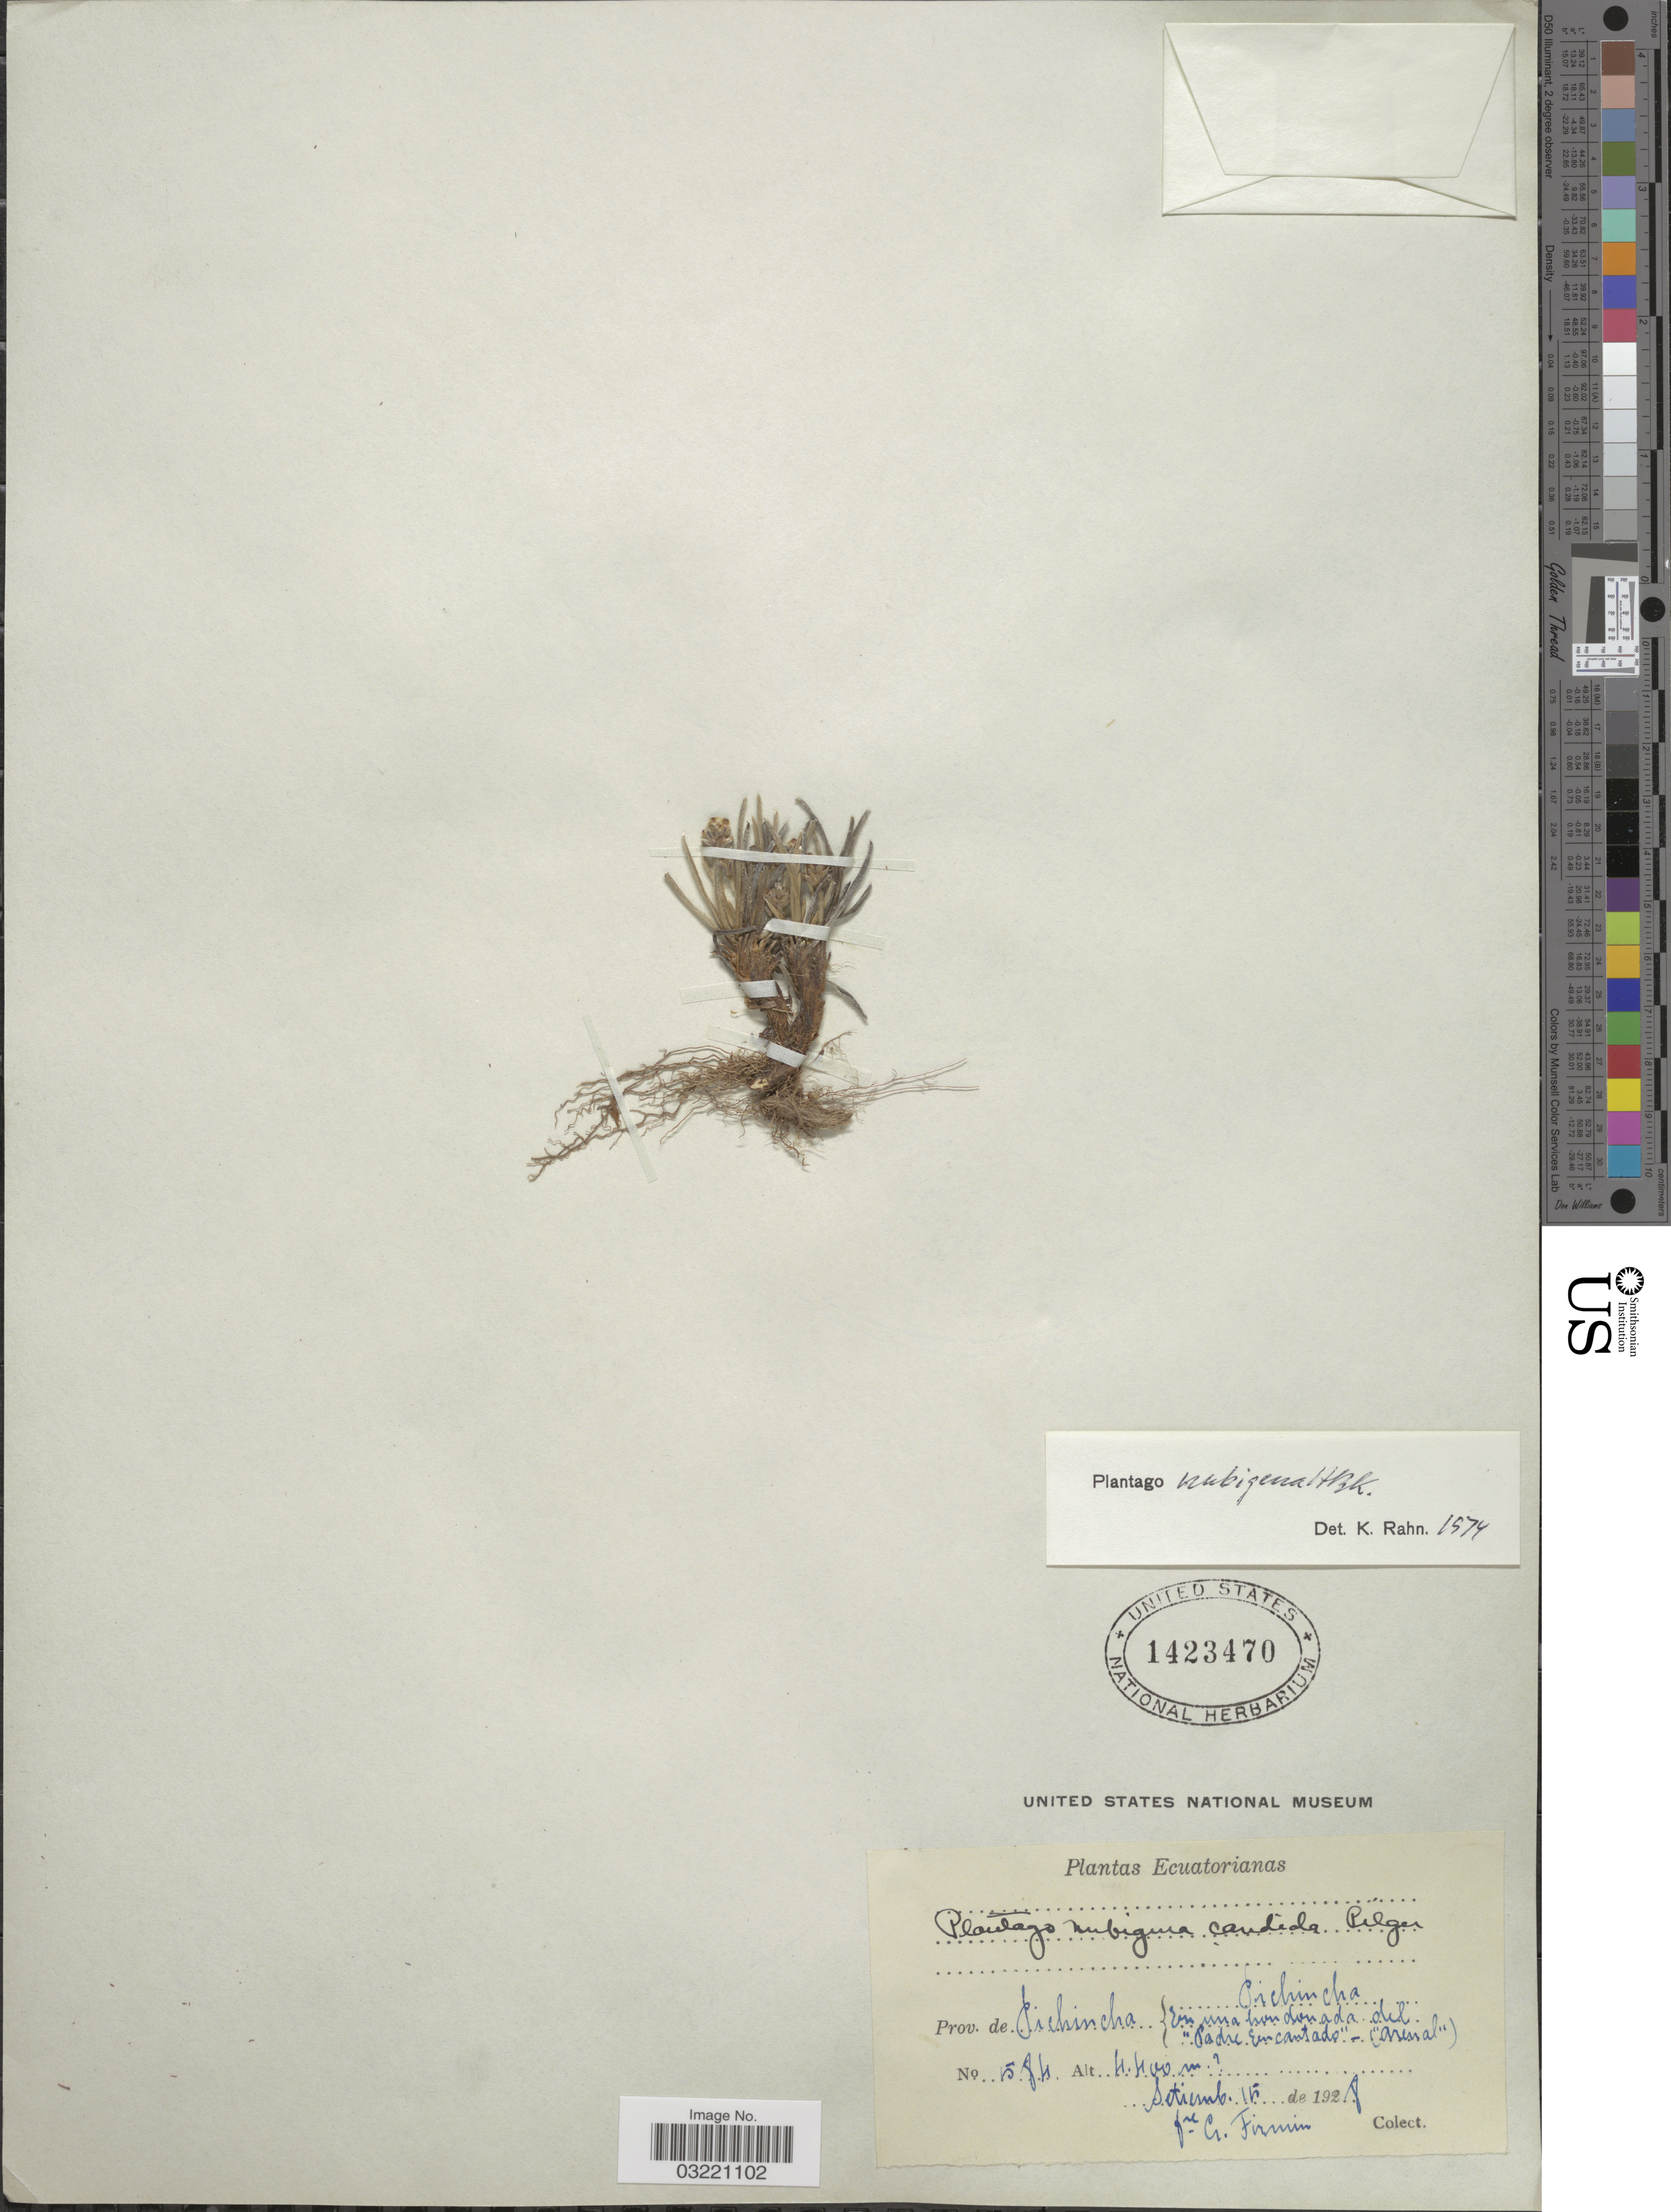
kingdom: Plantae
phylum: Tracheophyta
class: Magnoliopsida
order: Lamiales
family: Plantaginaceae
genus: Plantago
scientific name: Plantago sericea subsp. nubigena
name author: (Kunth) Rahn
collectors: F. Firmin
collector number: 584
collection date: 1928-09-15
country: Ecuador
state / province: Pichincha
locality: En una hondonada del "Padre Encantado".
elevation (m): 4400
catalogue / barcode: US 1423470